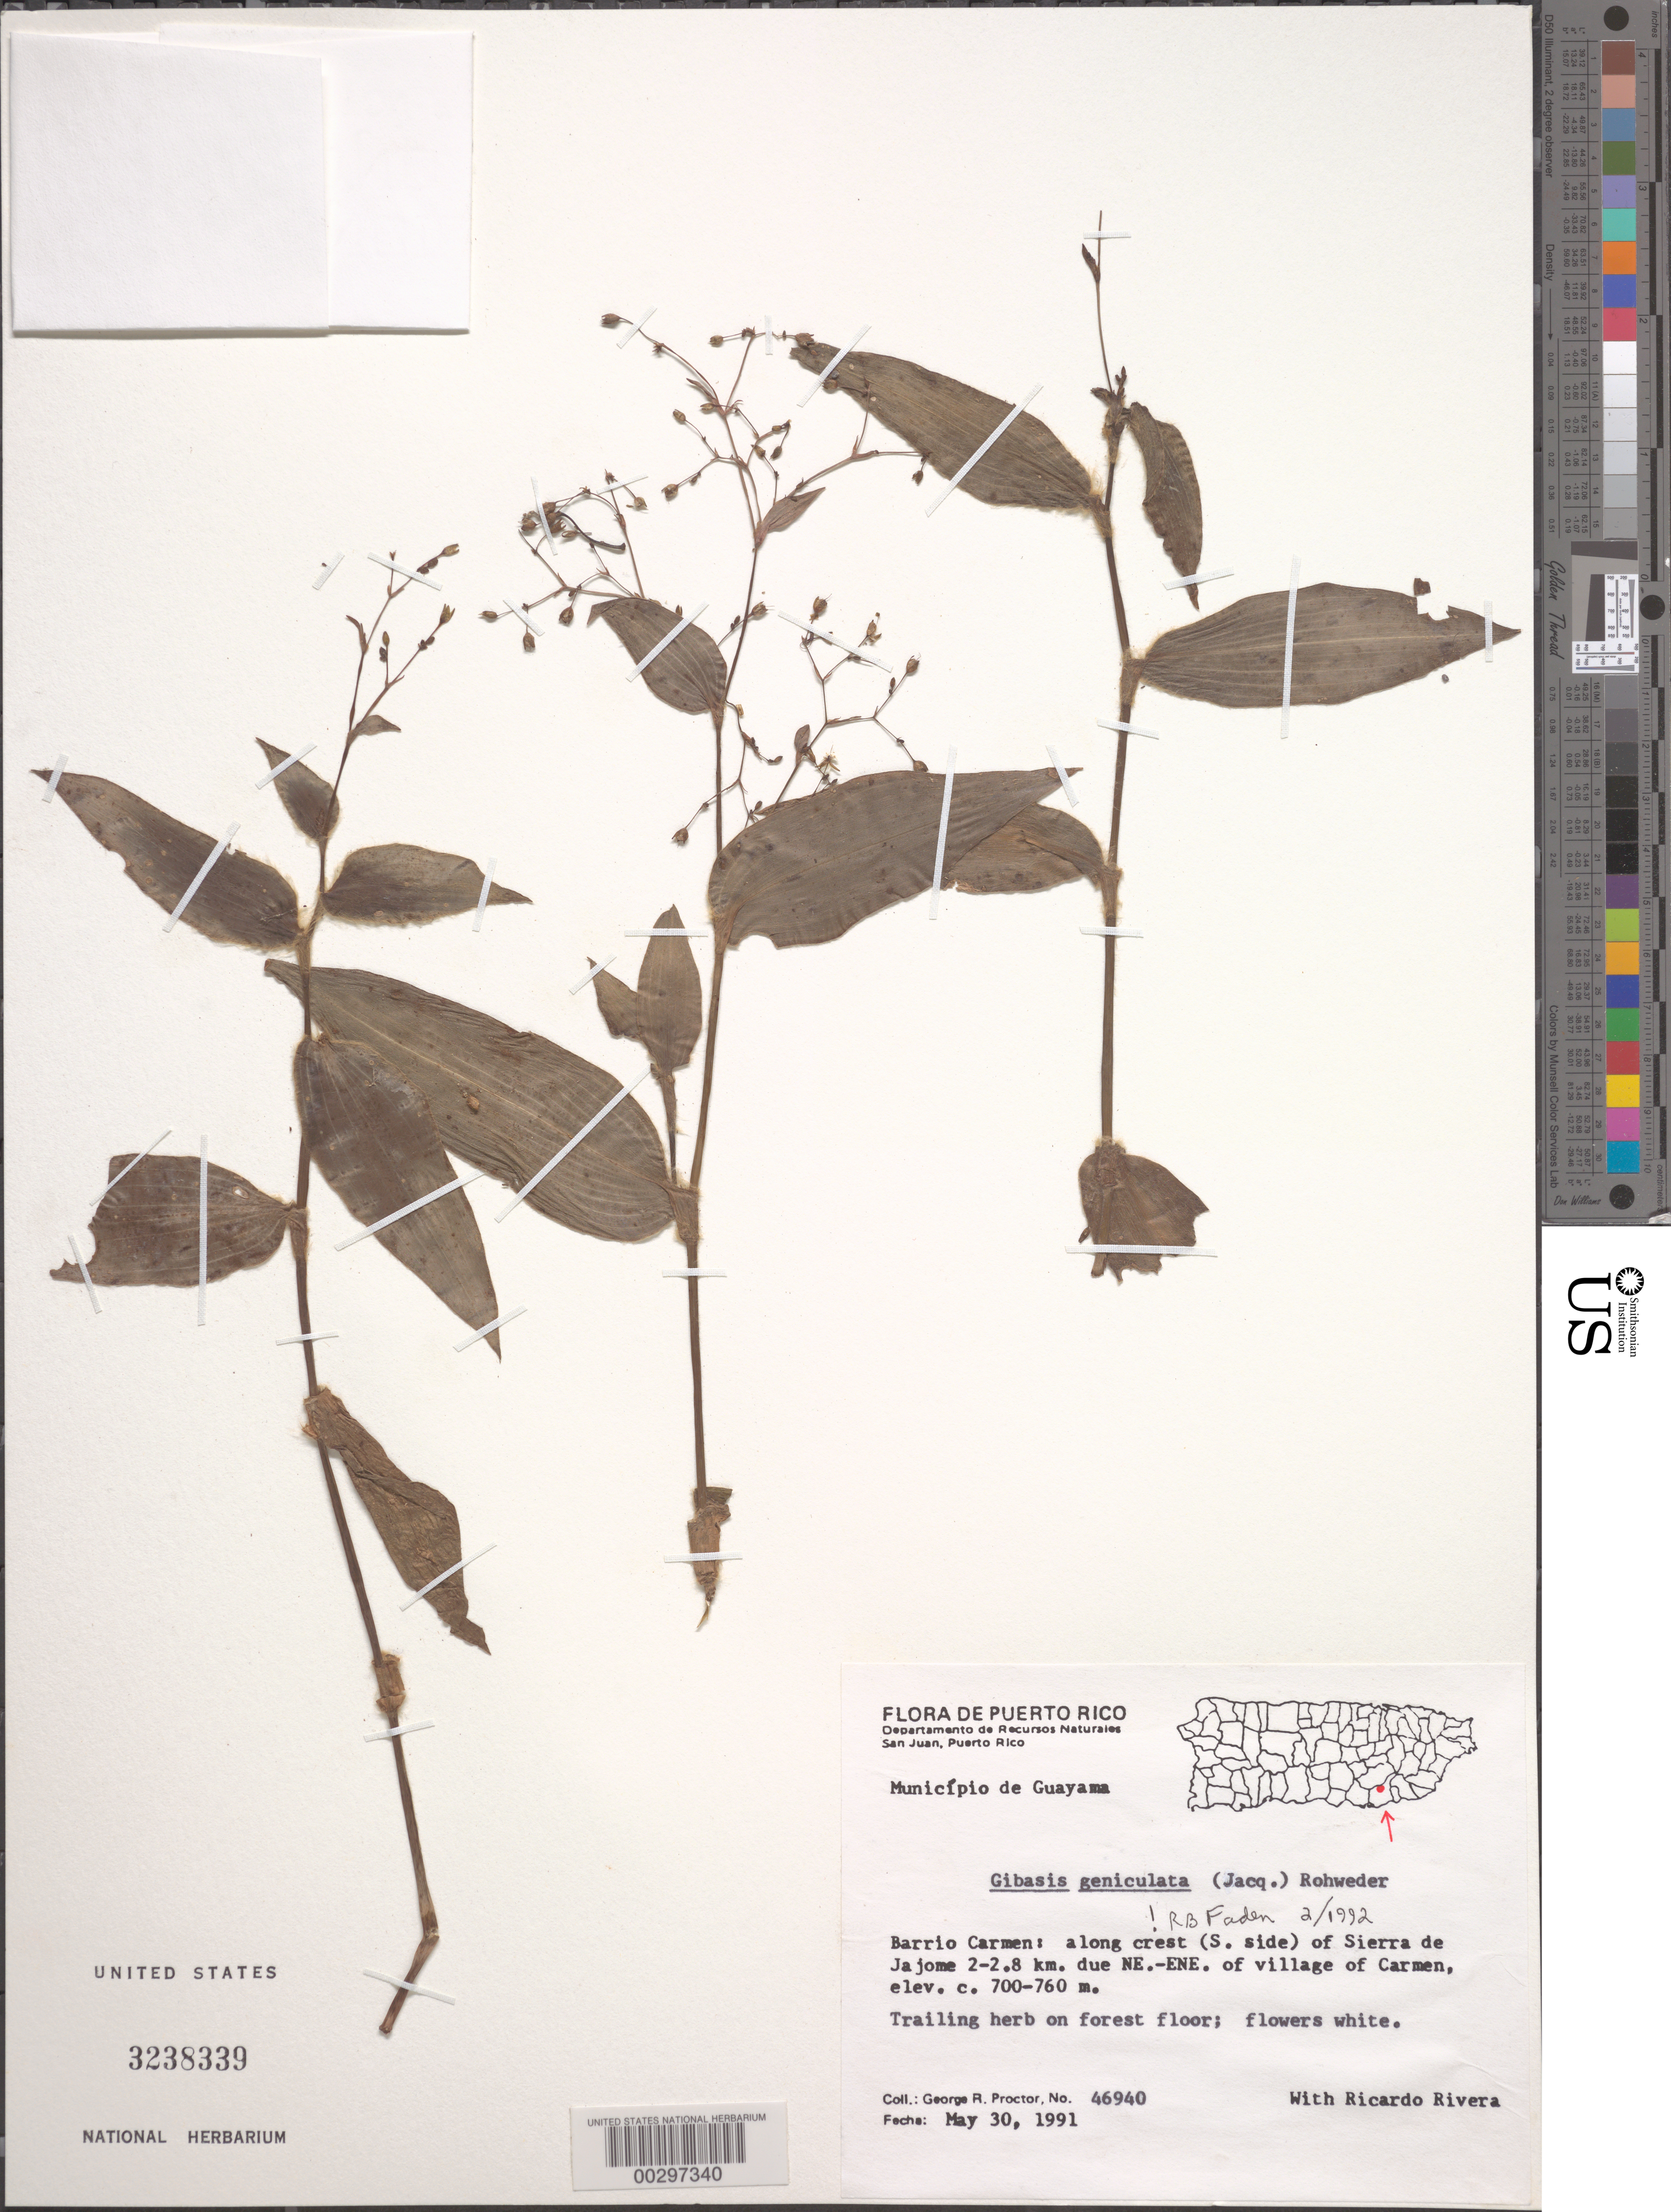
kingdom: Plantae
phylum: Tracheophyta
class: Liliopsida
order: Commelinales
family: Commelinaceae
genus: Gibasis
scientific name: Gibasis geniculata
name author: (Jacq.) Rohweder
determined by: Faden, Robert B., (US), Smithsonian Institution - National Museum of Natural History (UNITED STATES)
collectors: G. R. Proctor & R. Rivera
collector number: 46940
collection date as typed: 30 May 1991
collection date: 1991-05-30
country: Puerto Rico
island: Greater Antilles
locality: Guayama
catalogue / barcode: US 3238339